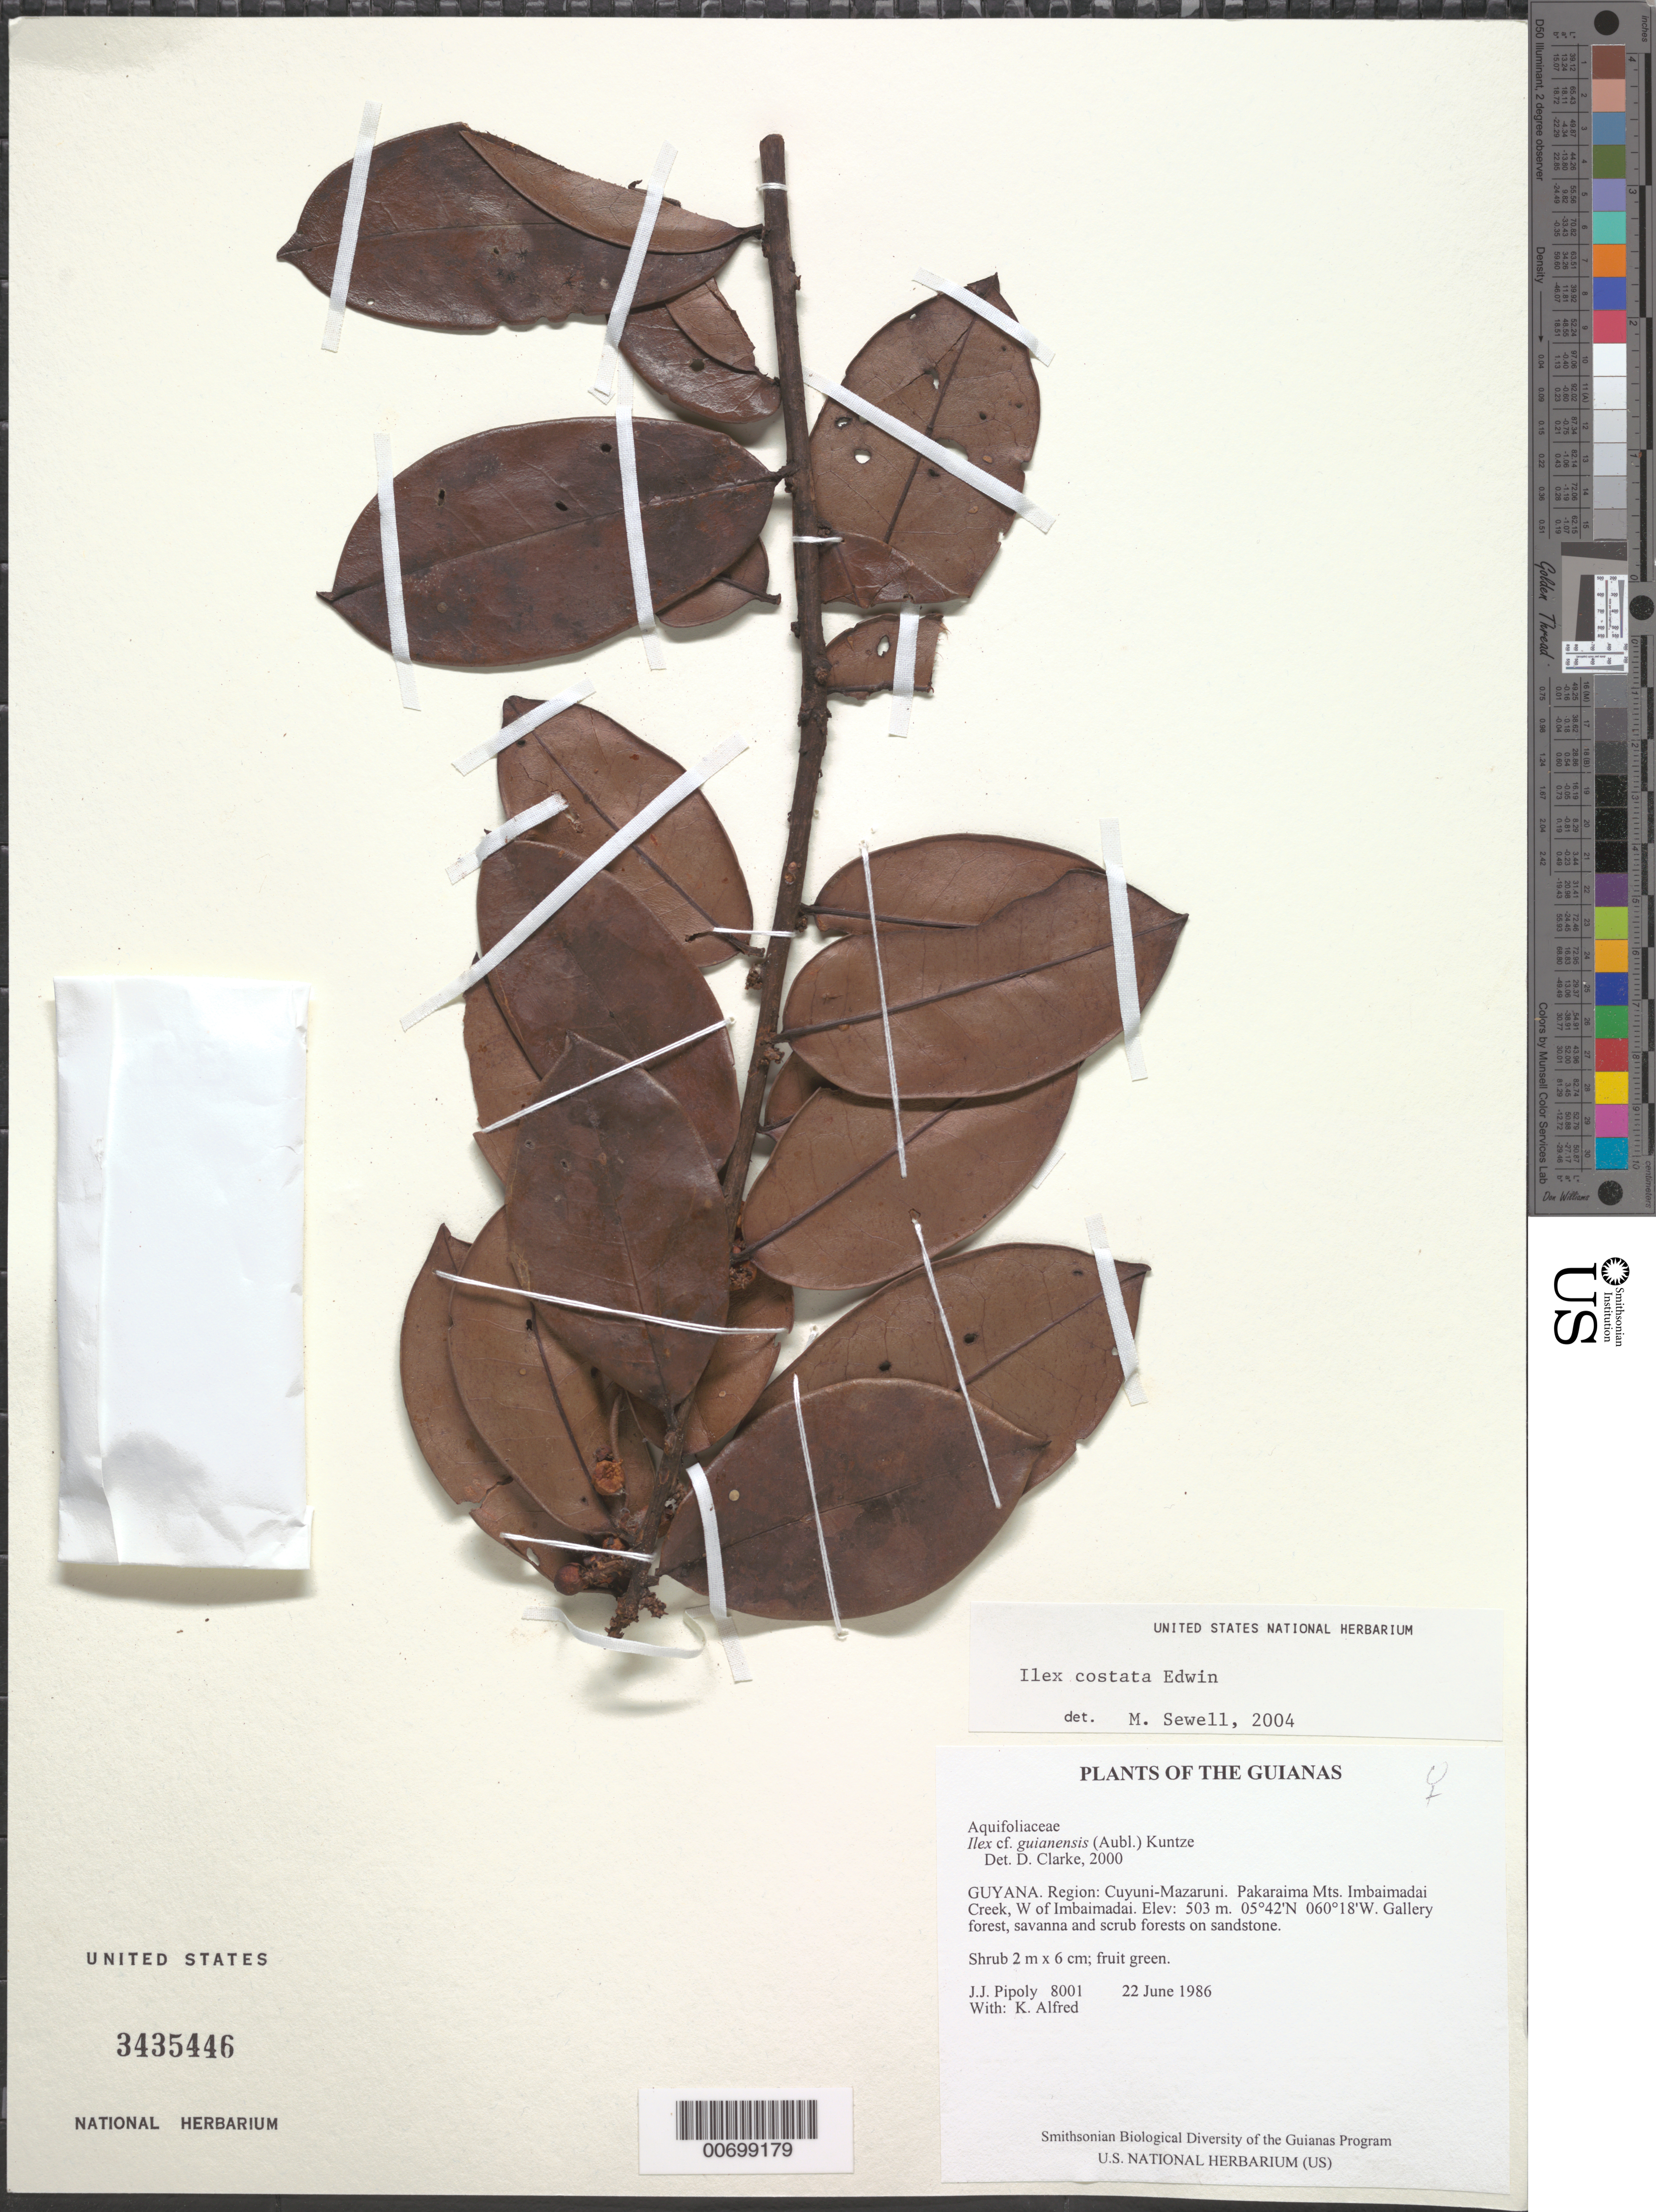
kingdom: Plantae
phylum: Tracheophyta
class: Magnoliopsida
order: Aquifoliales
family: Aquifoliaceae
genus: Ilex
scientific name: Ilex fanshawei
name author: Edwin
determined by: Barriera, Gabrielle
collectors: J. J. Pipoly & K. Alfred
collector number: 8001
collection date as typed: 22 June 1986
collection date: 1986-06-22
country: Guyana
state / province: Cuyuni-Mazaruni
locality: Pakaraima Mts. Imbaimadai Creek, W of Imbaimadai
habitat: Gallery forest, savanna and scrub forests on sandstone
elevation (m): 503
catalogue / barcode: US 3435446